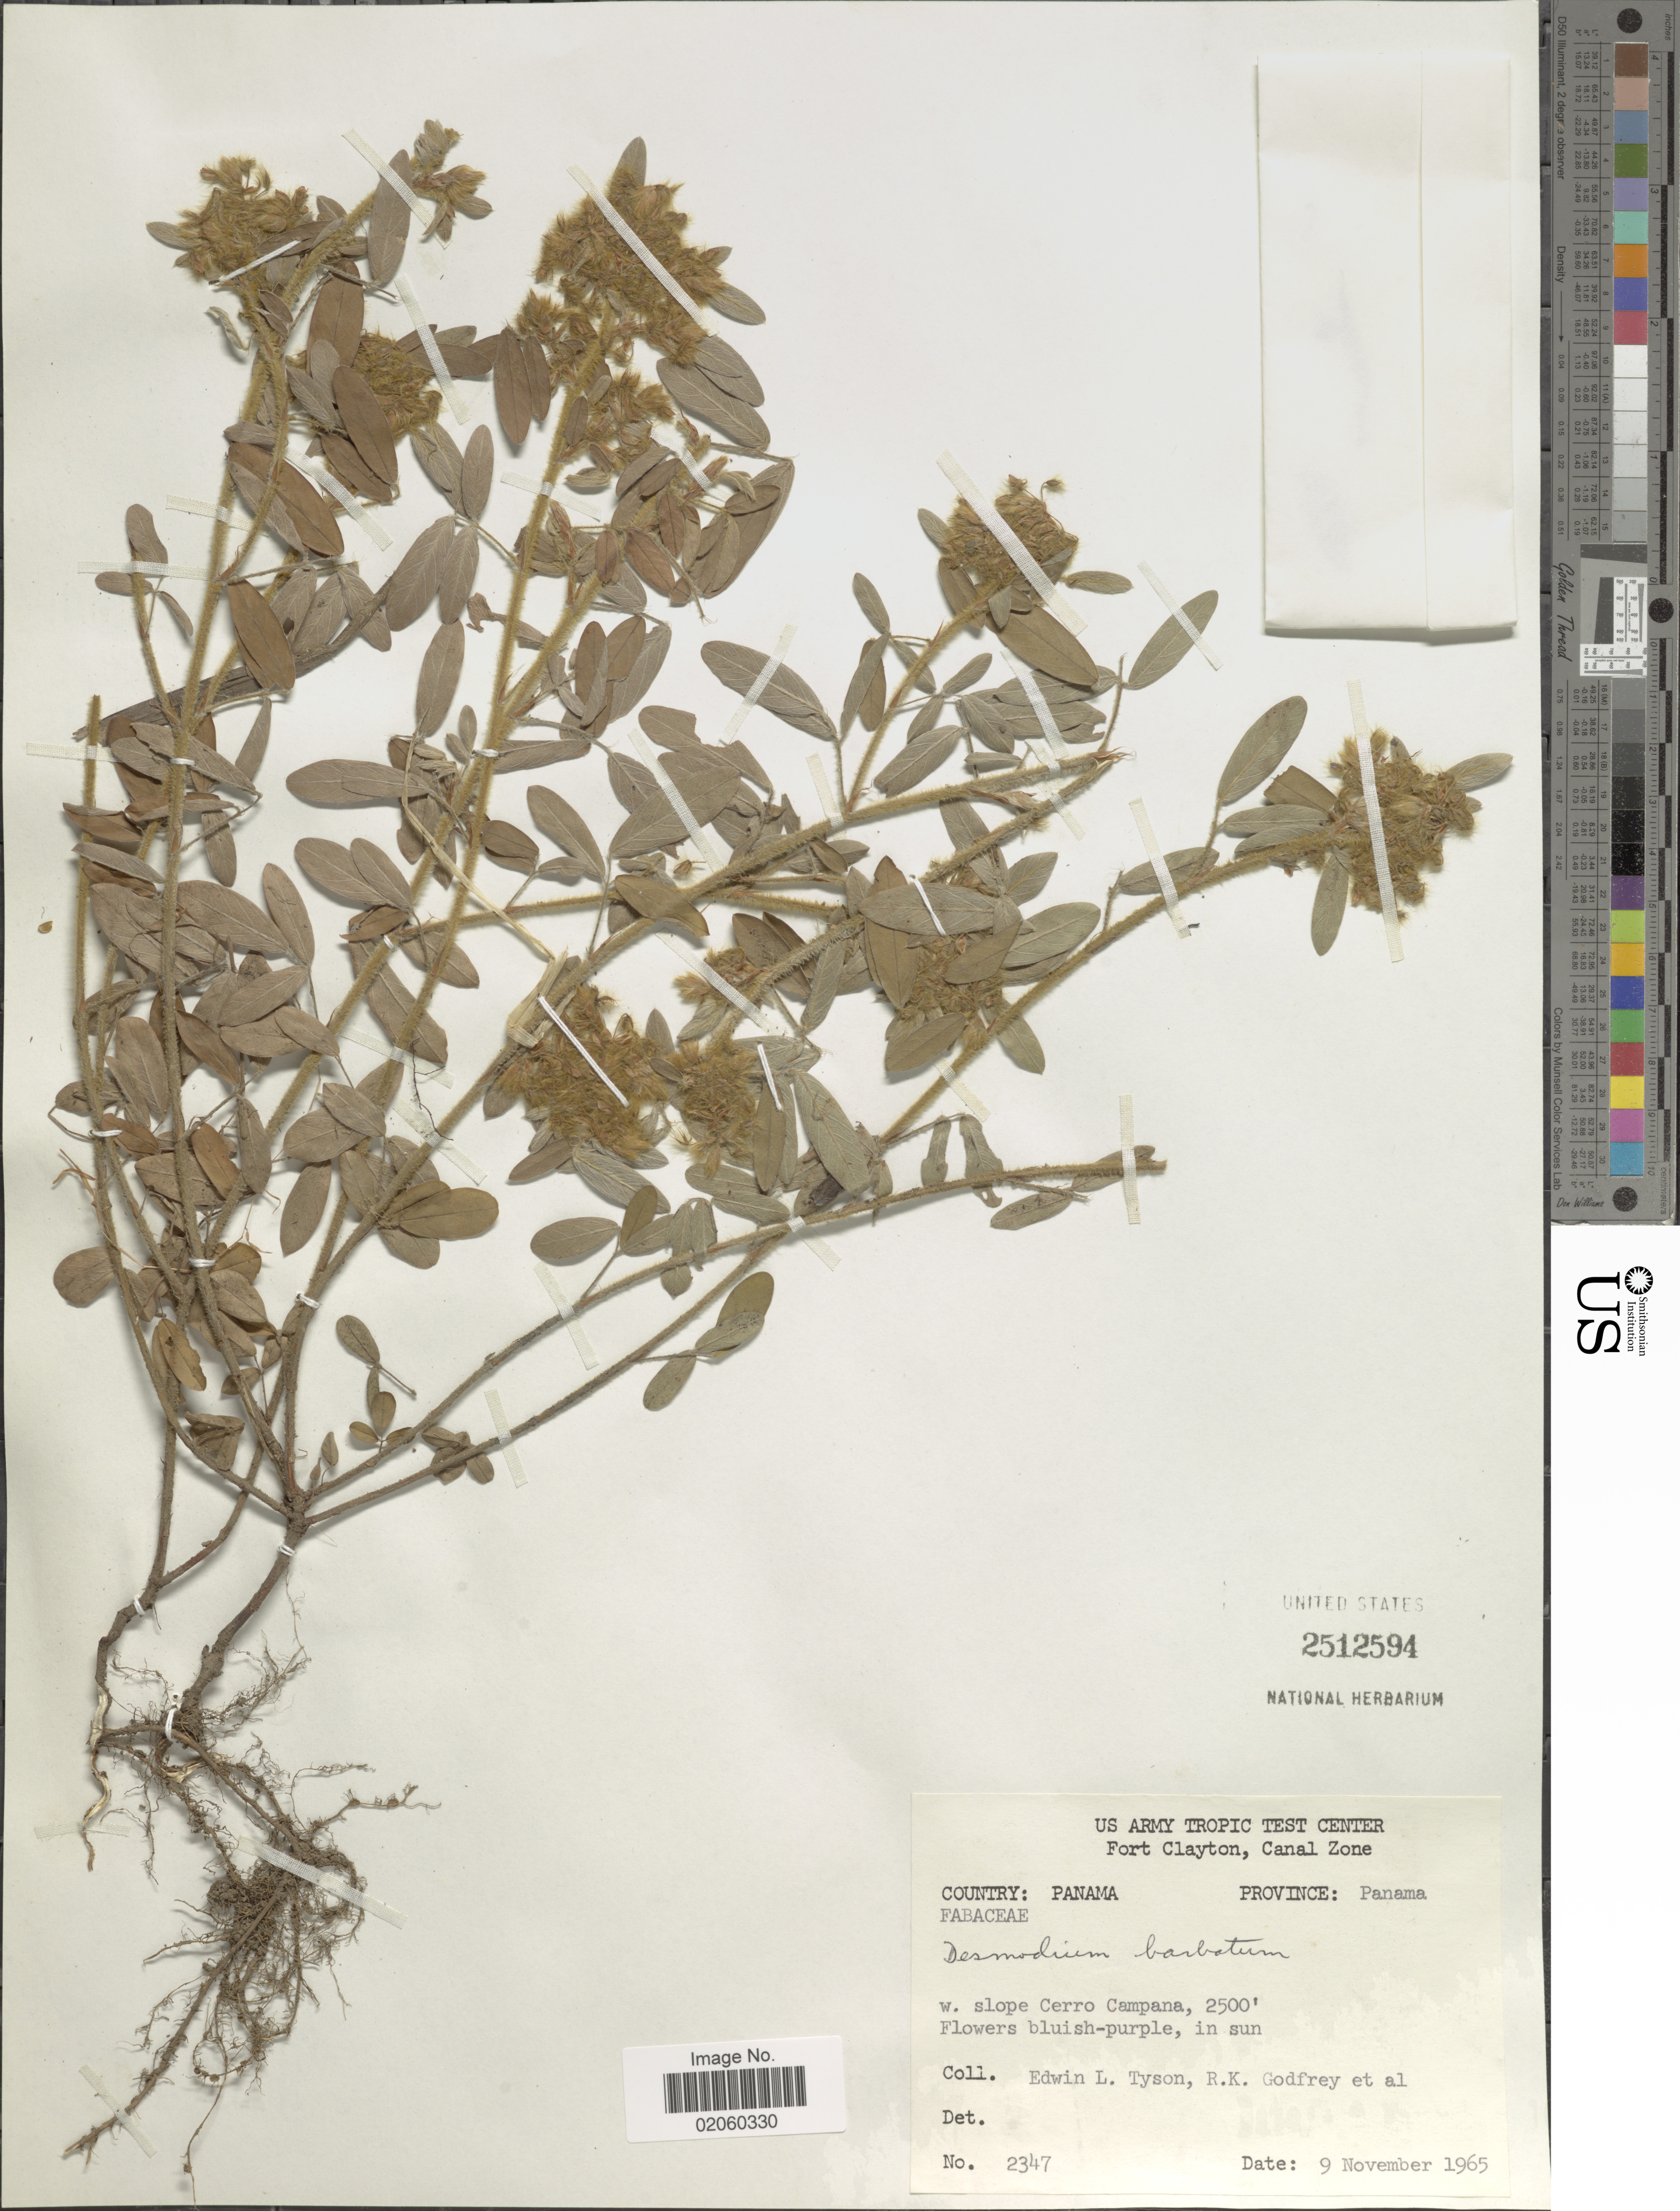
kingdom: Plantae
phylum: Tracheophyta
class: Magnoliopsida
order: Fabales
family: Fabaceae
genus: Grona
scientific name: Grona barbata var. barbata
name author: (L.) H. Ohashi & K. Ohashi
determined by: Strong, Mark T., (BOT), Smithsonian Institution - National Museum of Natural History (UNITED STATES)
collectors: E. L. Tyson, R. K. Godfrey & et al.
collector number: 2347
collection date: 1965-11-09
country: Panama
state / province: Panamá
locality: W. slope Cerro Campana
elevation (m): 762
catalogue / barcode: US 2512594